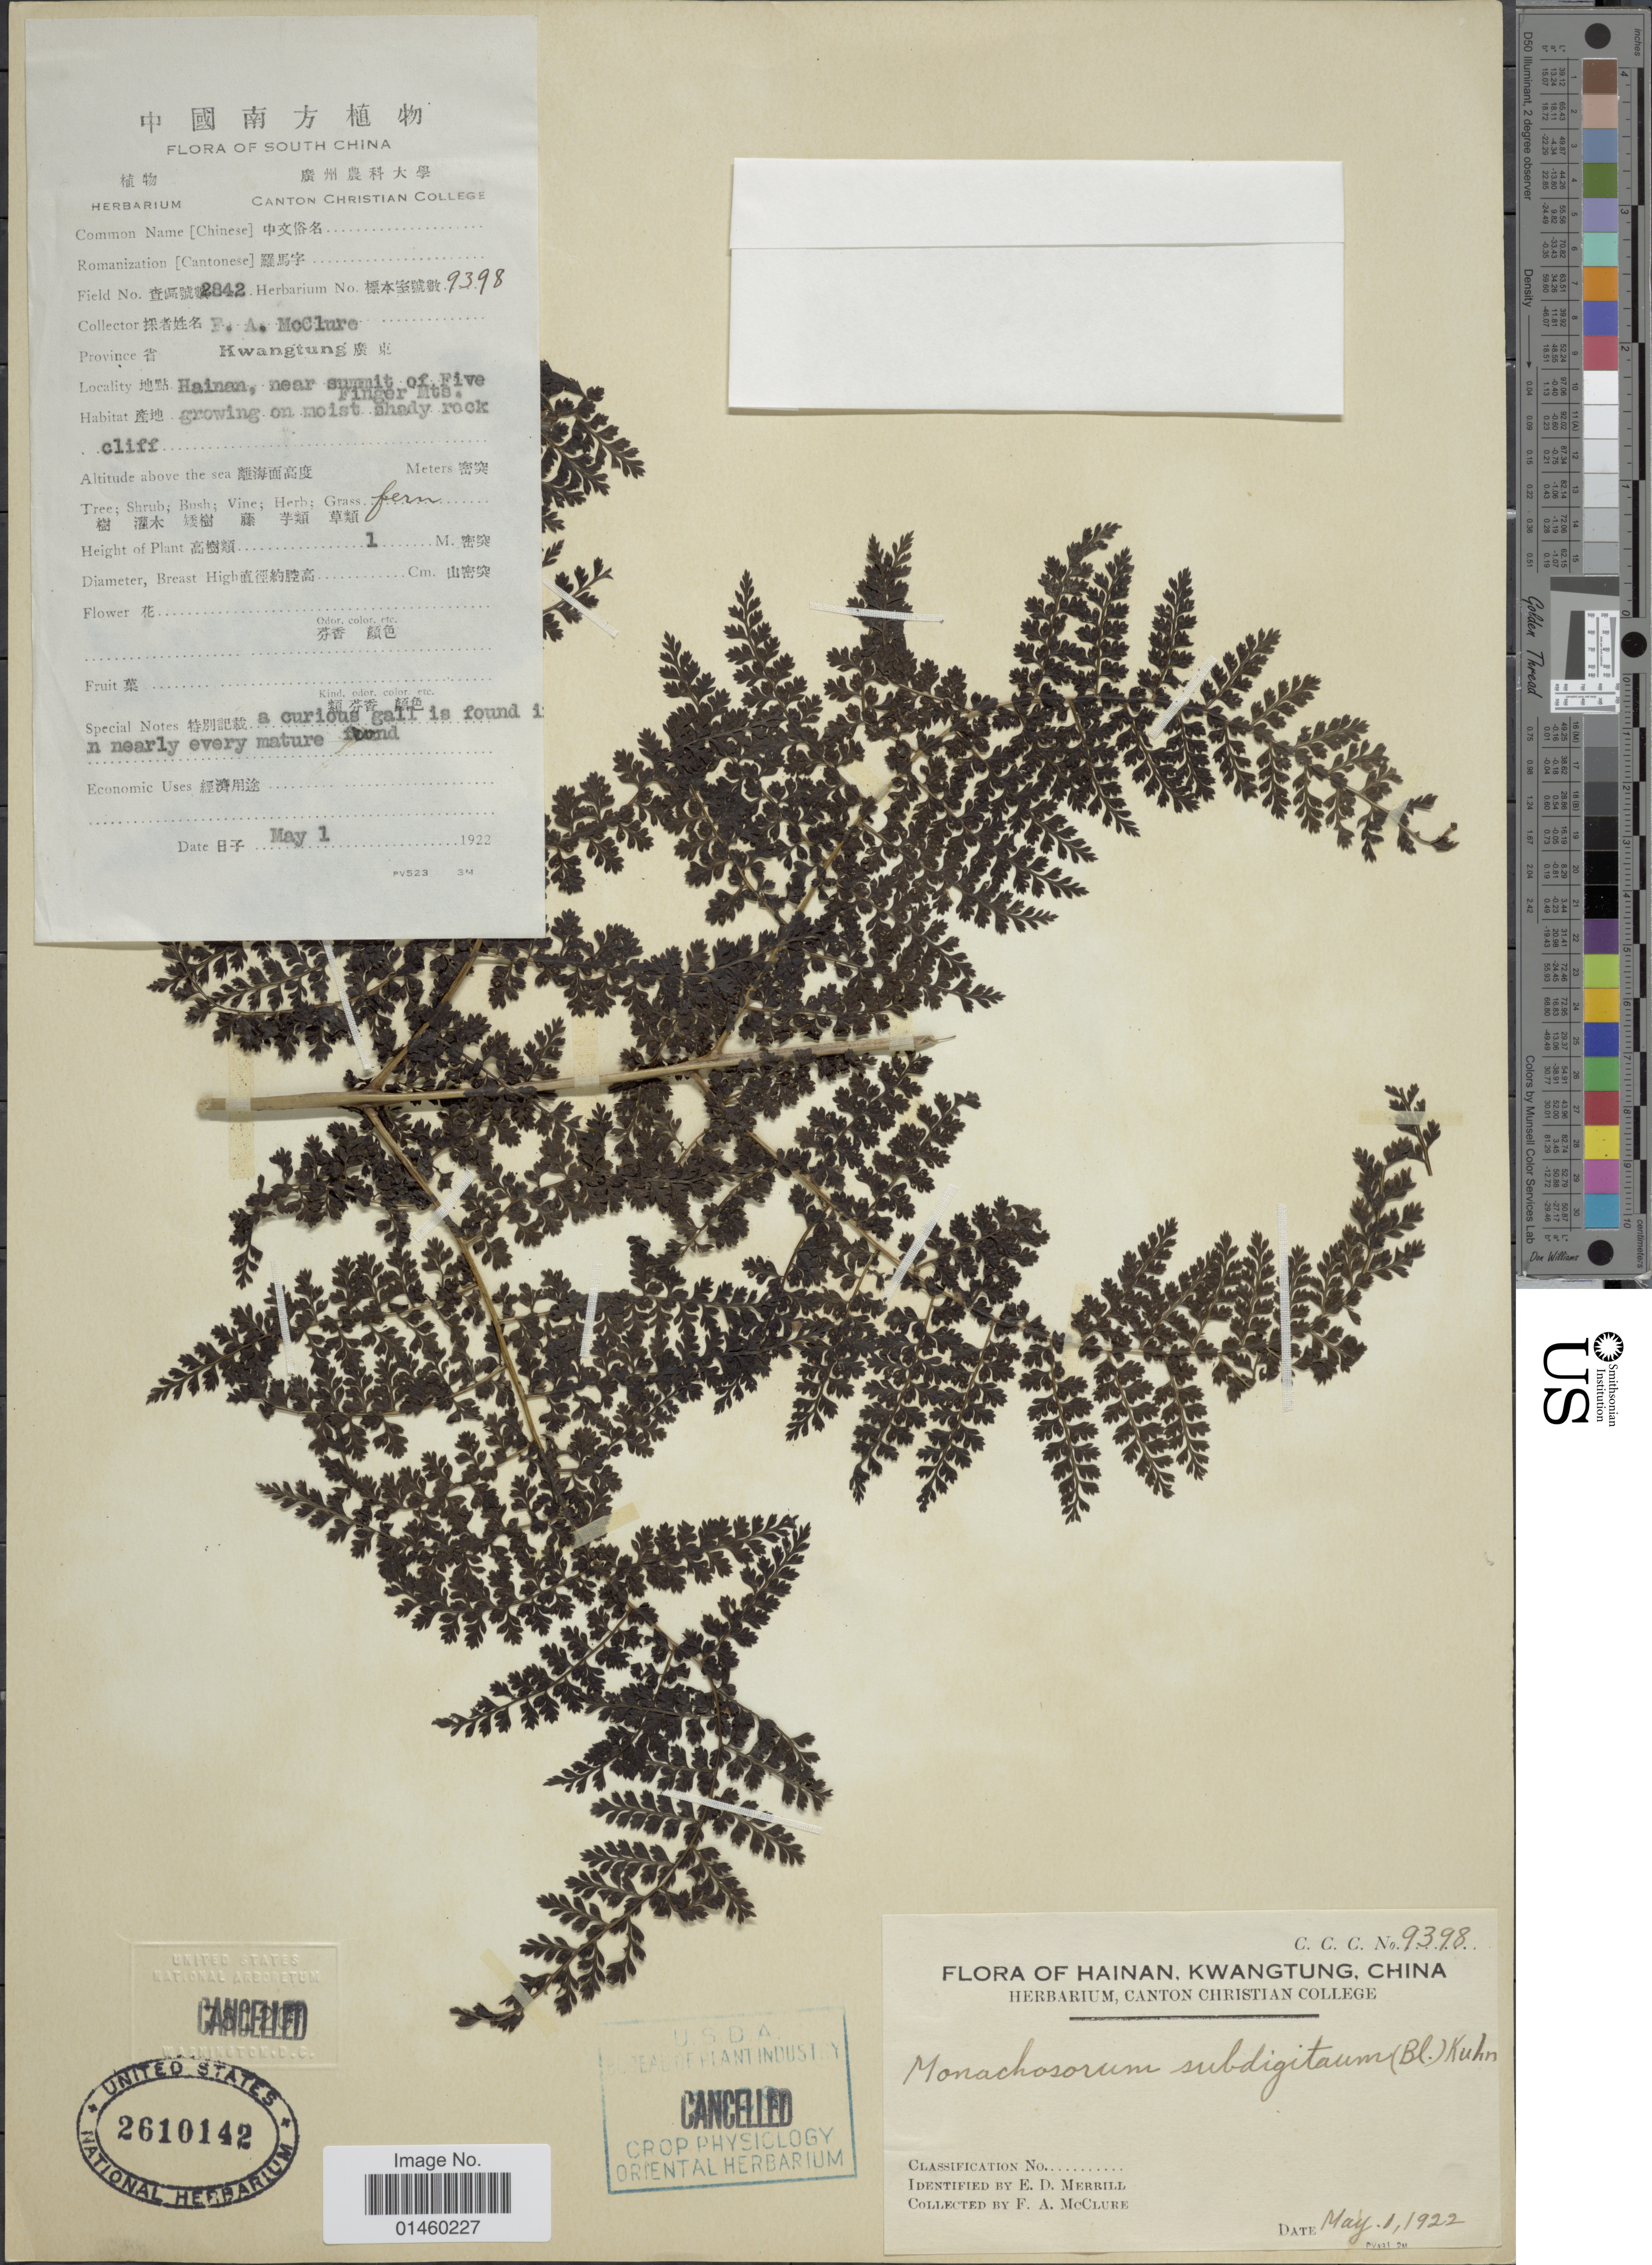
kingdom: Plantae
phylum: Tracheophyta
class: Polypodiopsida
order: Polypodiales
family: Dennstaedtiaceae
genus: Monachosorum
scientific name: Monachosorum subdigitatum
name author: (Blume) Kuhn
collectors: F. A. McClure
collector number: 2842/9398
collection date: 1922-05-01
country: China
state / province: Hainan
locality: Kwangtung. Hainan, near summiy of Five Finger Mts. South China.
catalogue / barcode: US 2610142